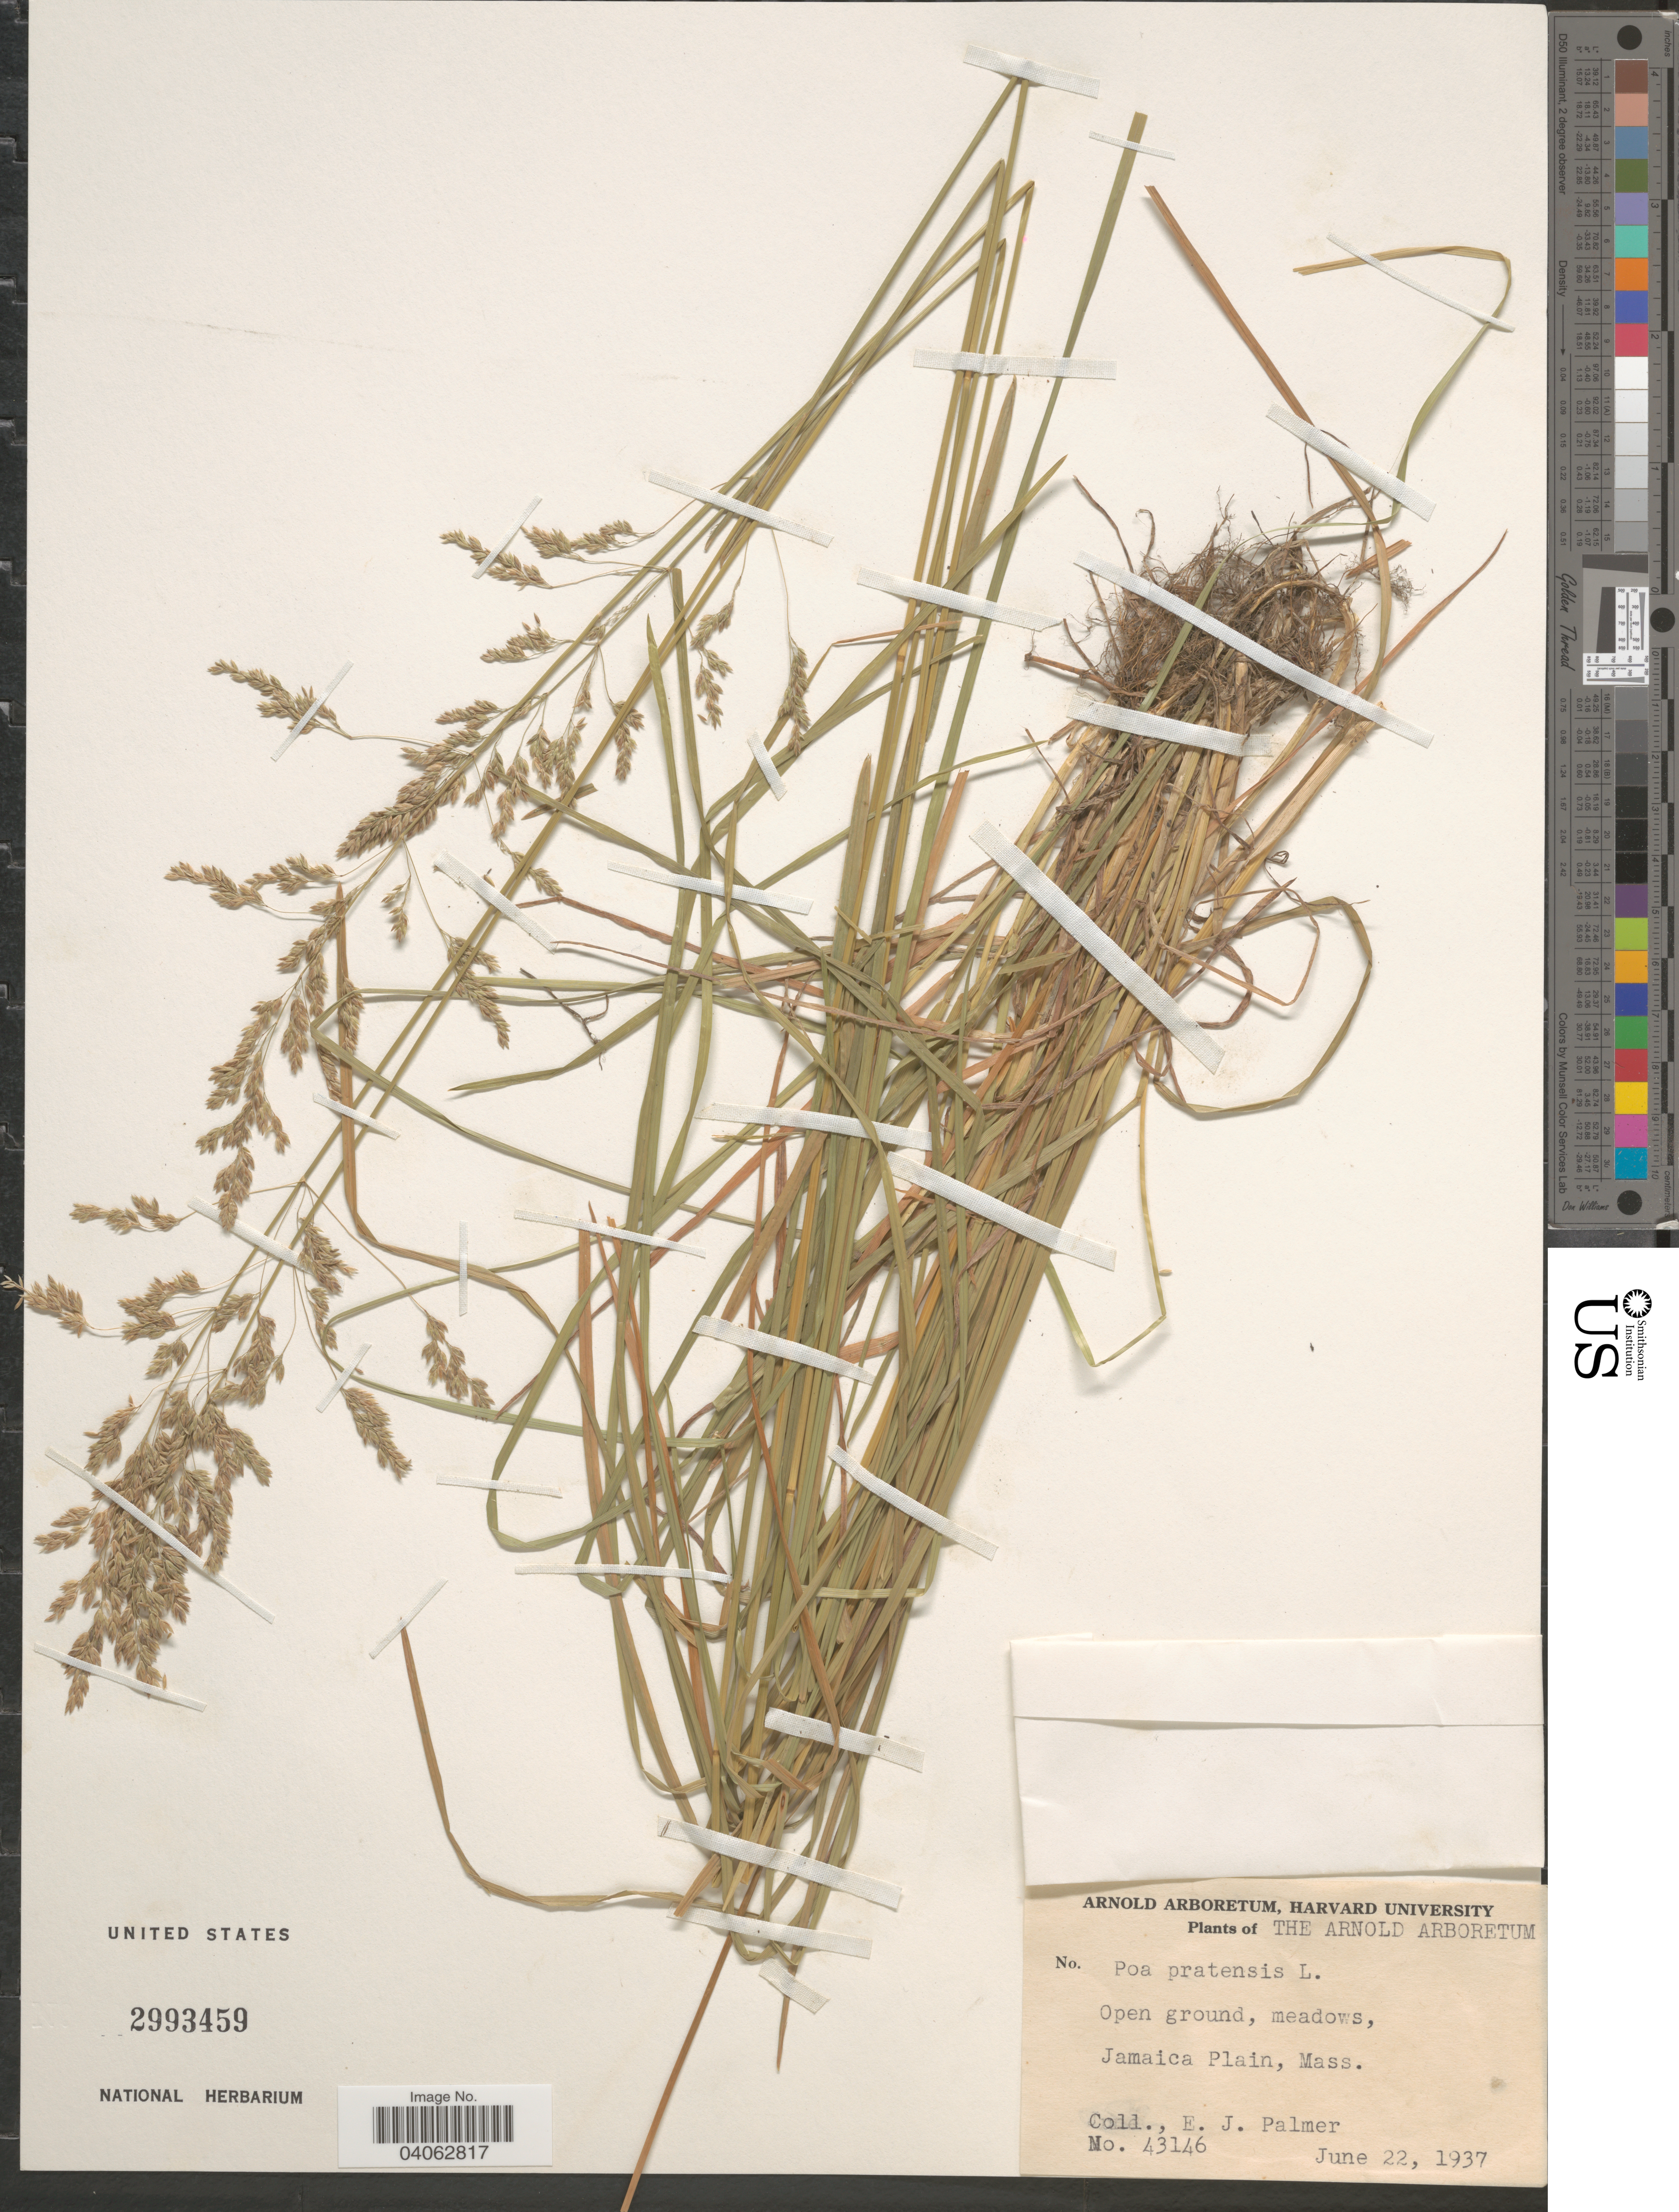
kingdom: Plantae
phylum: Tracheophyta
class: Liliopsida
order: Poales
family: Poaceae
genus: Poa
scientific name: Poa pratensis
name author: L.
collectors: E. J. Palmer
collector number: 43146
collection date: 1937-06-22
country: United States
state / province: Massachusetts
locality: The Arnold Arboretum. Jamaica Plain.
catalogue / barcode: US 2993459